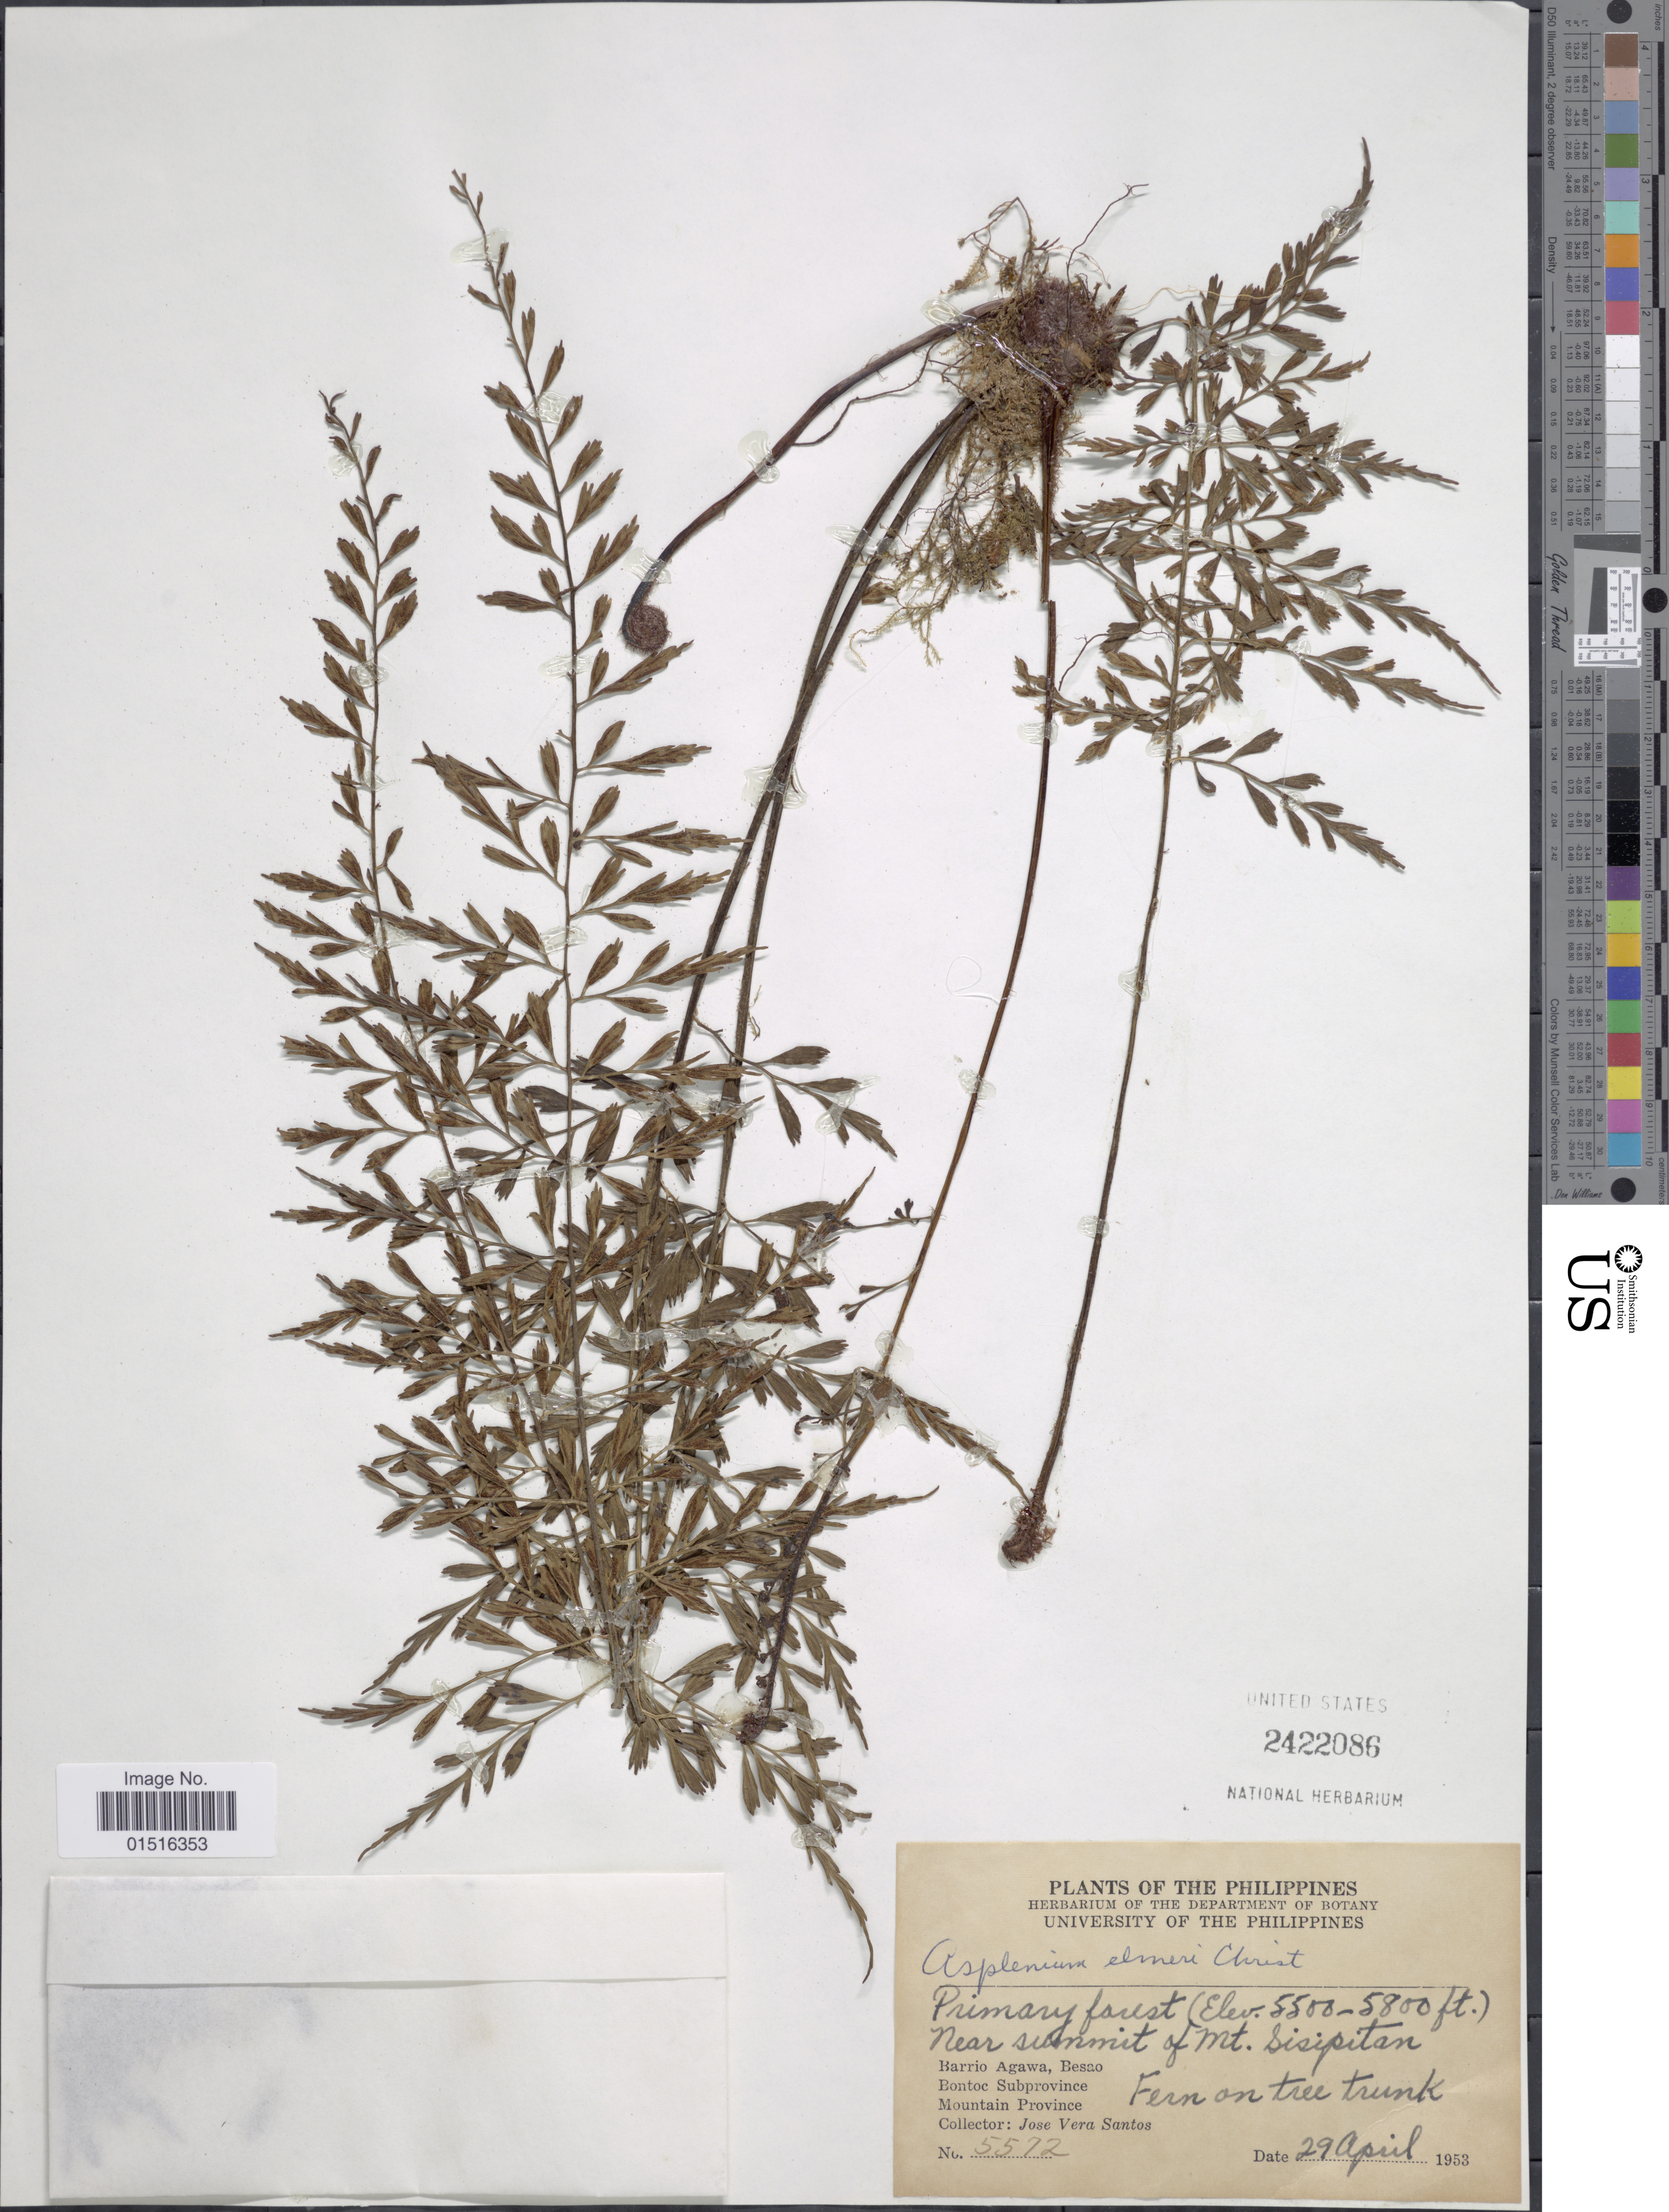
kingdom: Plantae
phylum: Tracheophyta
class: Polypodiopsida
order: Polypodiales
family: Aspleniaceae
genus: Asplenium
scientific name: Asplenium elmeri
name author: Christ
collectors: J. V. Santos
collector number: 5572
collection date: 1953-04-29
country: Philippines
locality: Near summit of Mt. Sisipitan, Barrio Agawa, Besao, Bontoc Subprovince, Mountain Province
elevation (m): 1676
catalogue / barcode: US 2422086